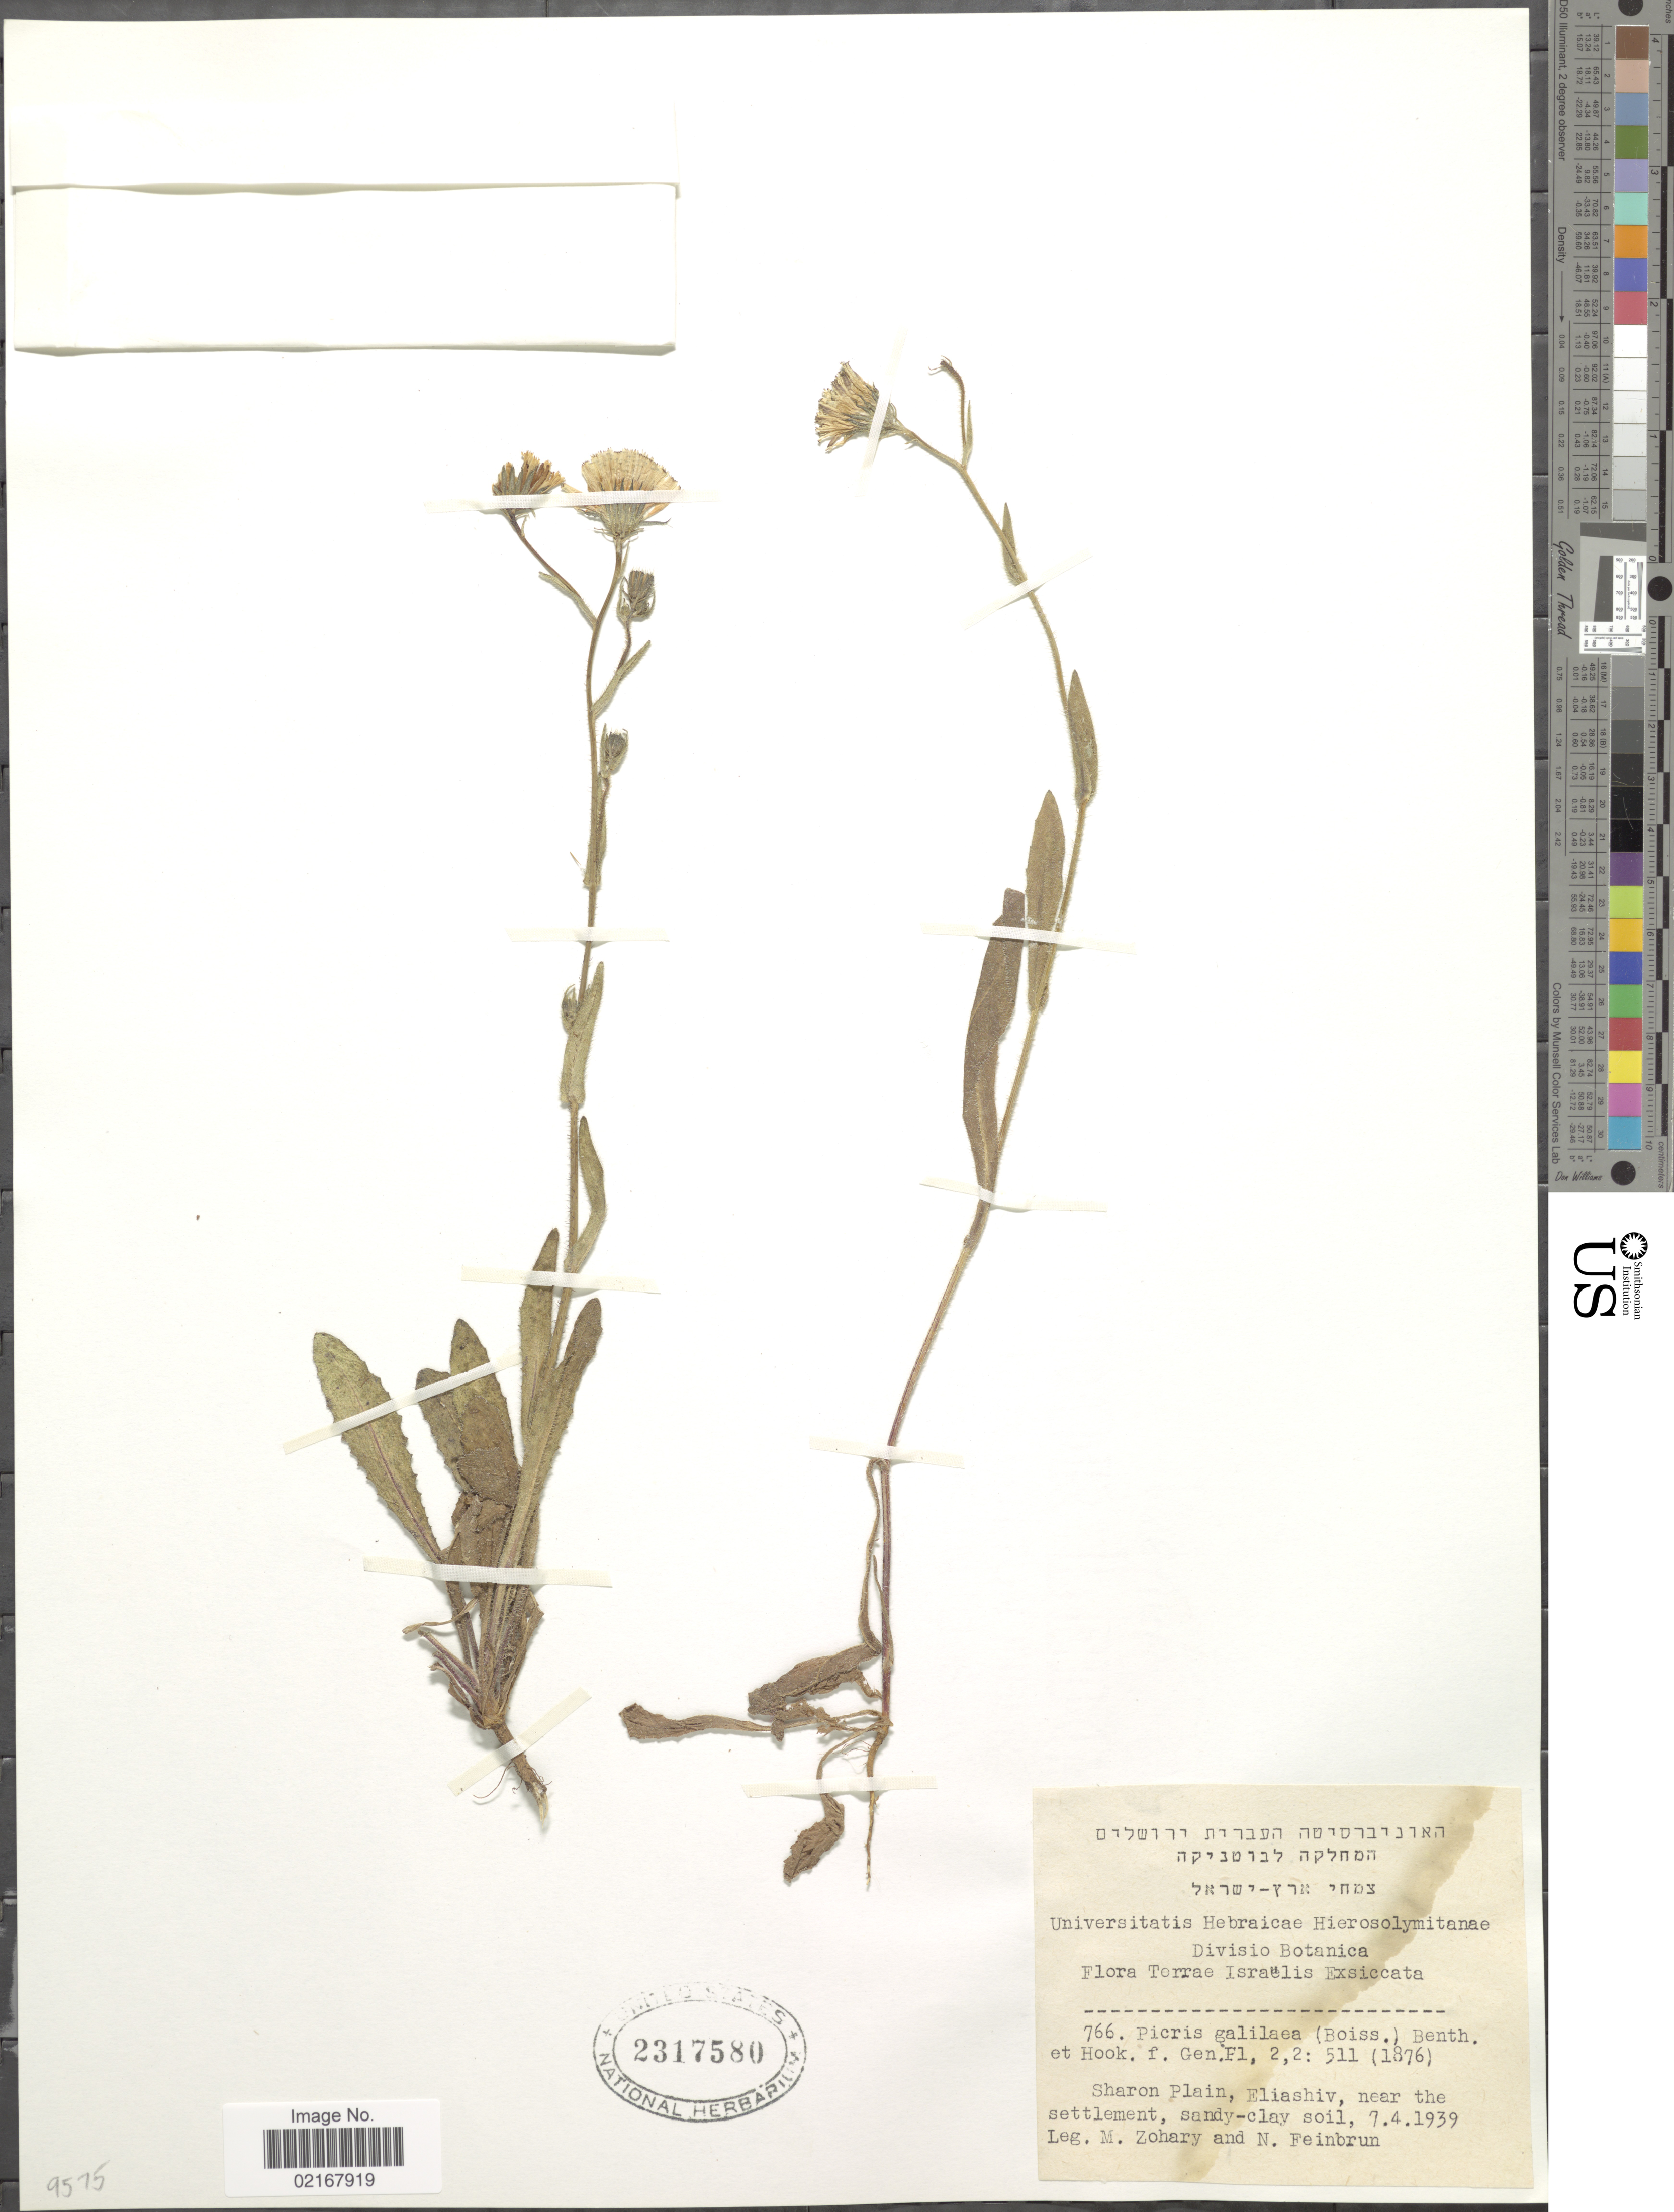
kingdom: Plantae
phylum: Tracheophyta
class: Magnoliopsida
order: Asterales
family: Asteraceae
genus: Picris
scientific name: Picris galilaea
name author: (Boiss.) Eig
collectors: M. Zohary & N. Feinbrun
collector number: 766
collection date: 1939-04-07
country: Israel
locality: Terrae Israelis, Sharon Plain, Eliashiv, near the settlement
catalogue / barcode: US 2317580